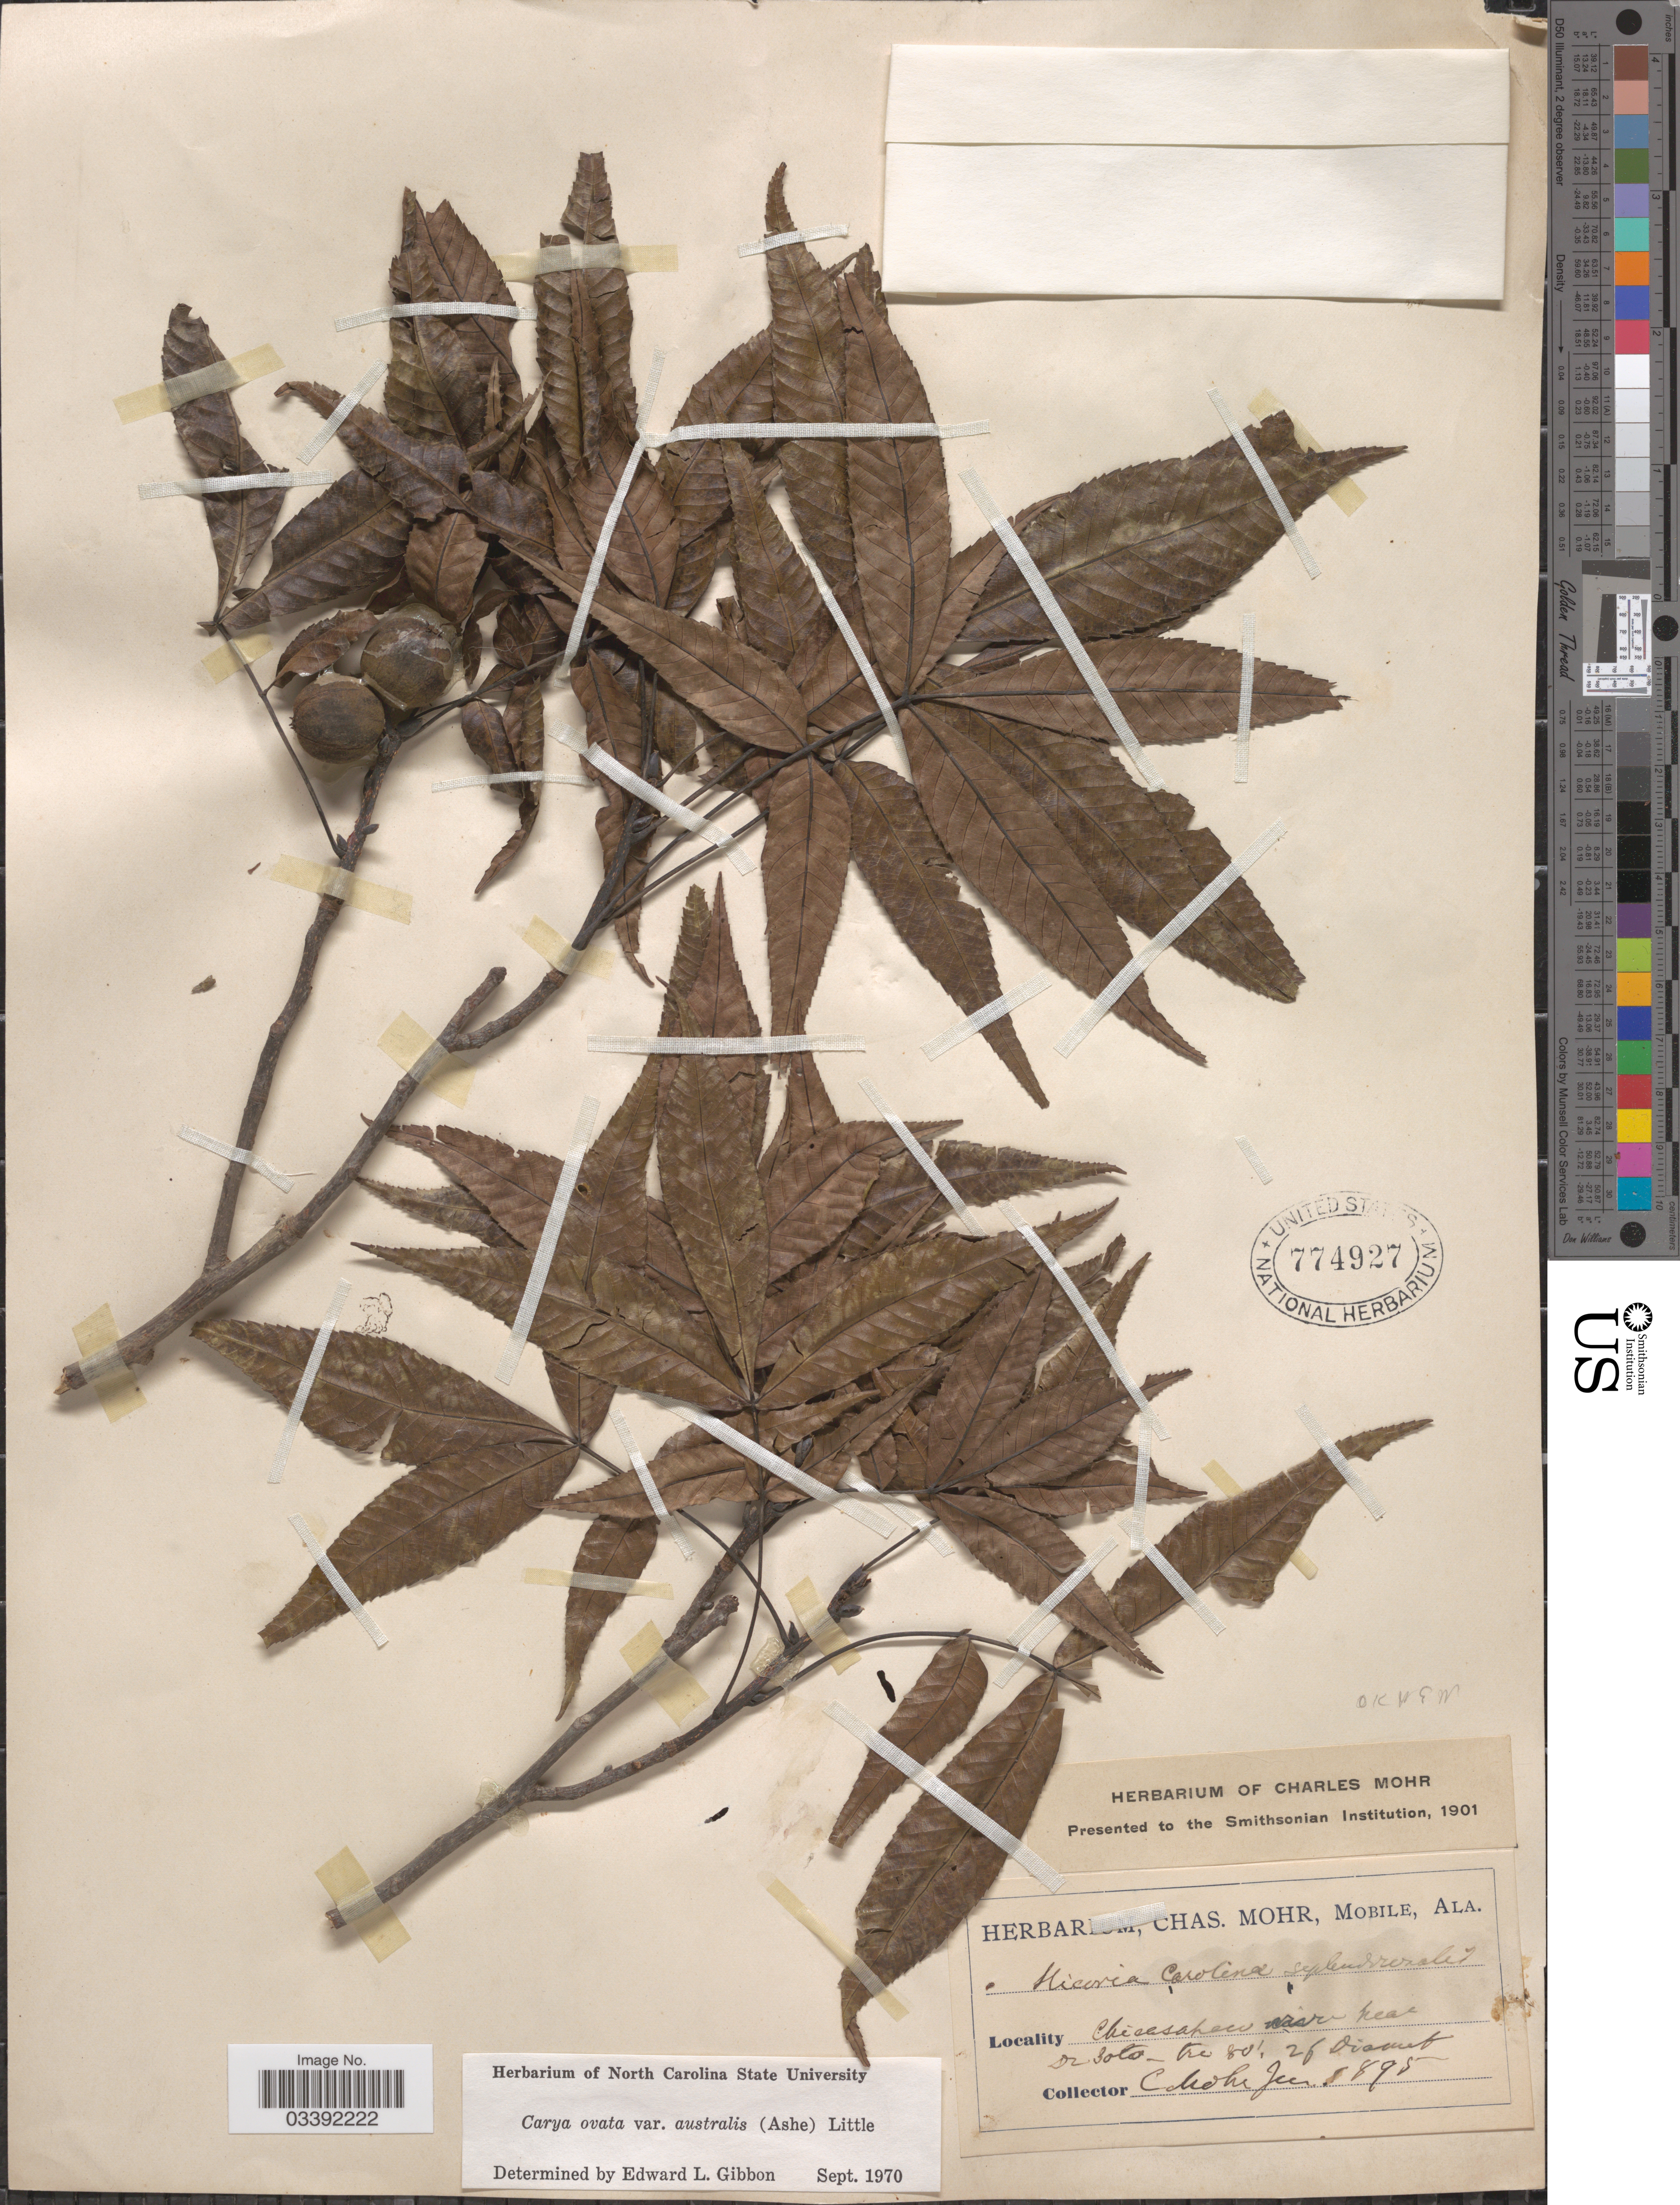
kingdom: Plantae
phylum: Tracheophyta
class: Magnoliopsida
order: Fagales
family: Juglandaceae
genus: Carya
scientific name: Carya ovata var. australis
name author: (Ashe) Little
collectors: Mohr, C. T. (herbarium)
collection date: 1895-06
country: United States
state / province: Alabama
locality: Chicasahaw river near Desoto.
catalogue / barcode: US 774927